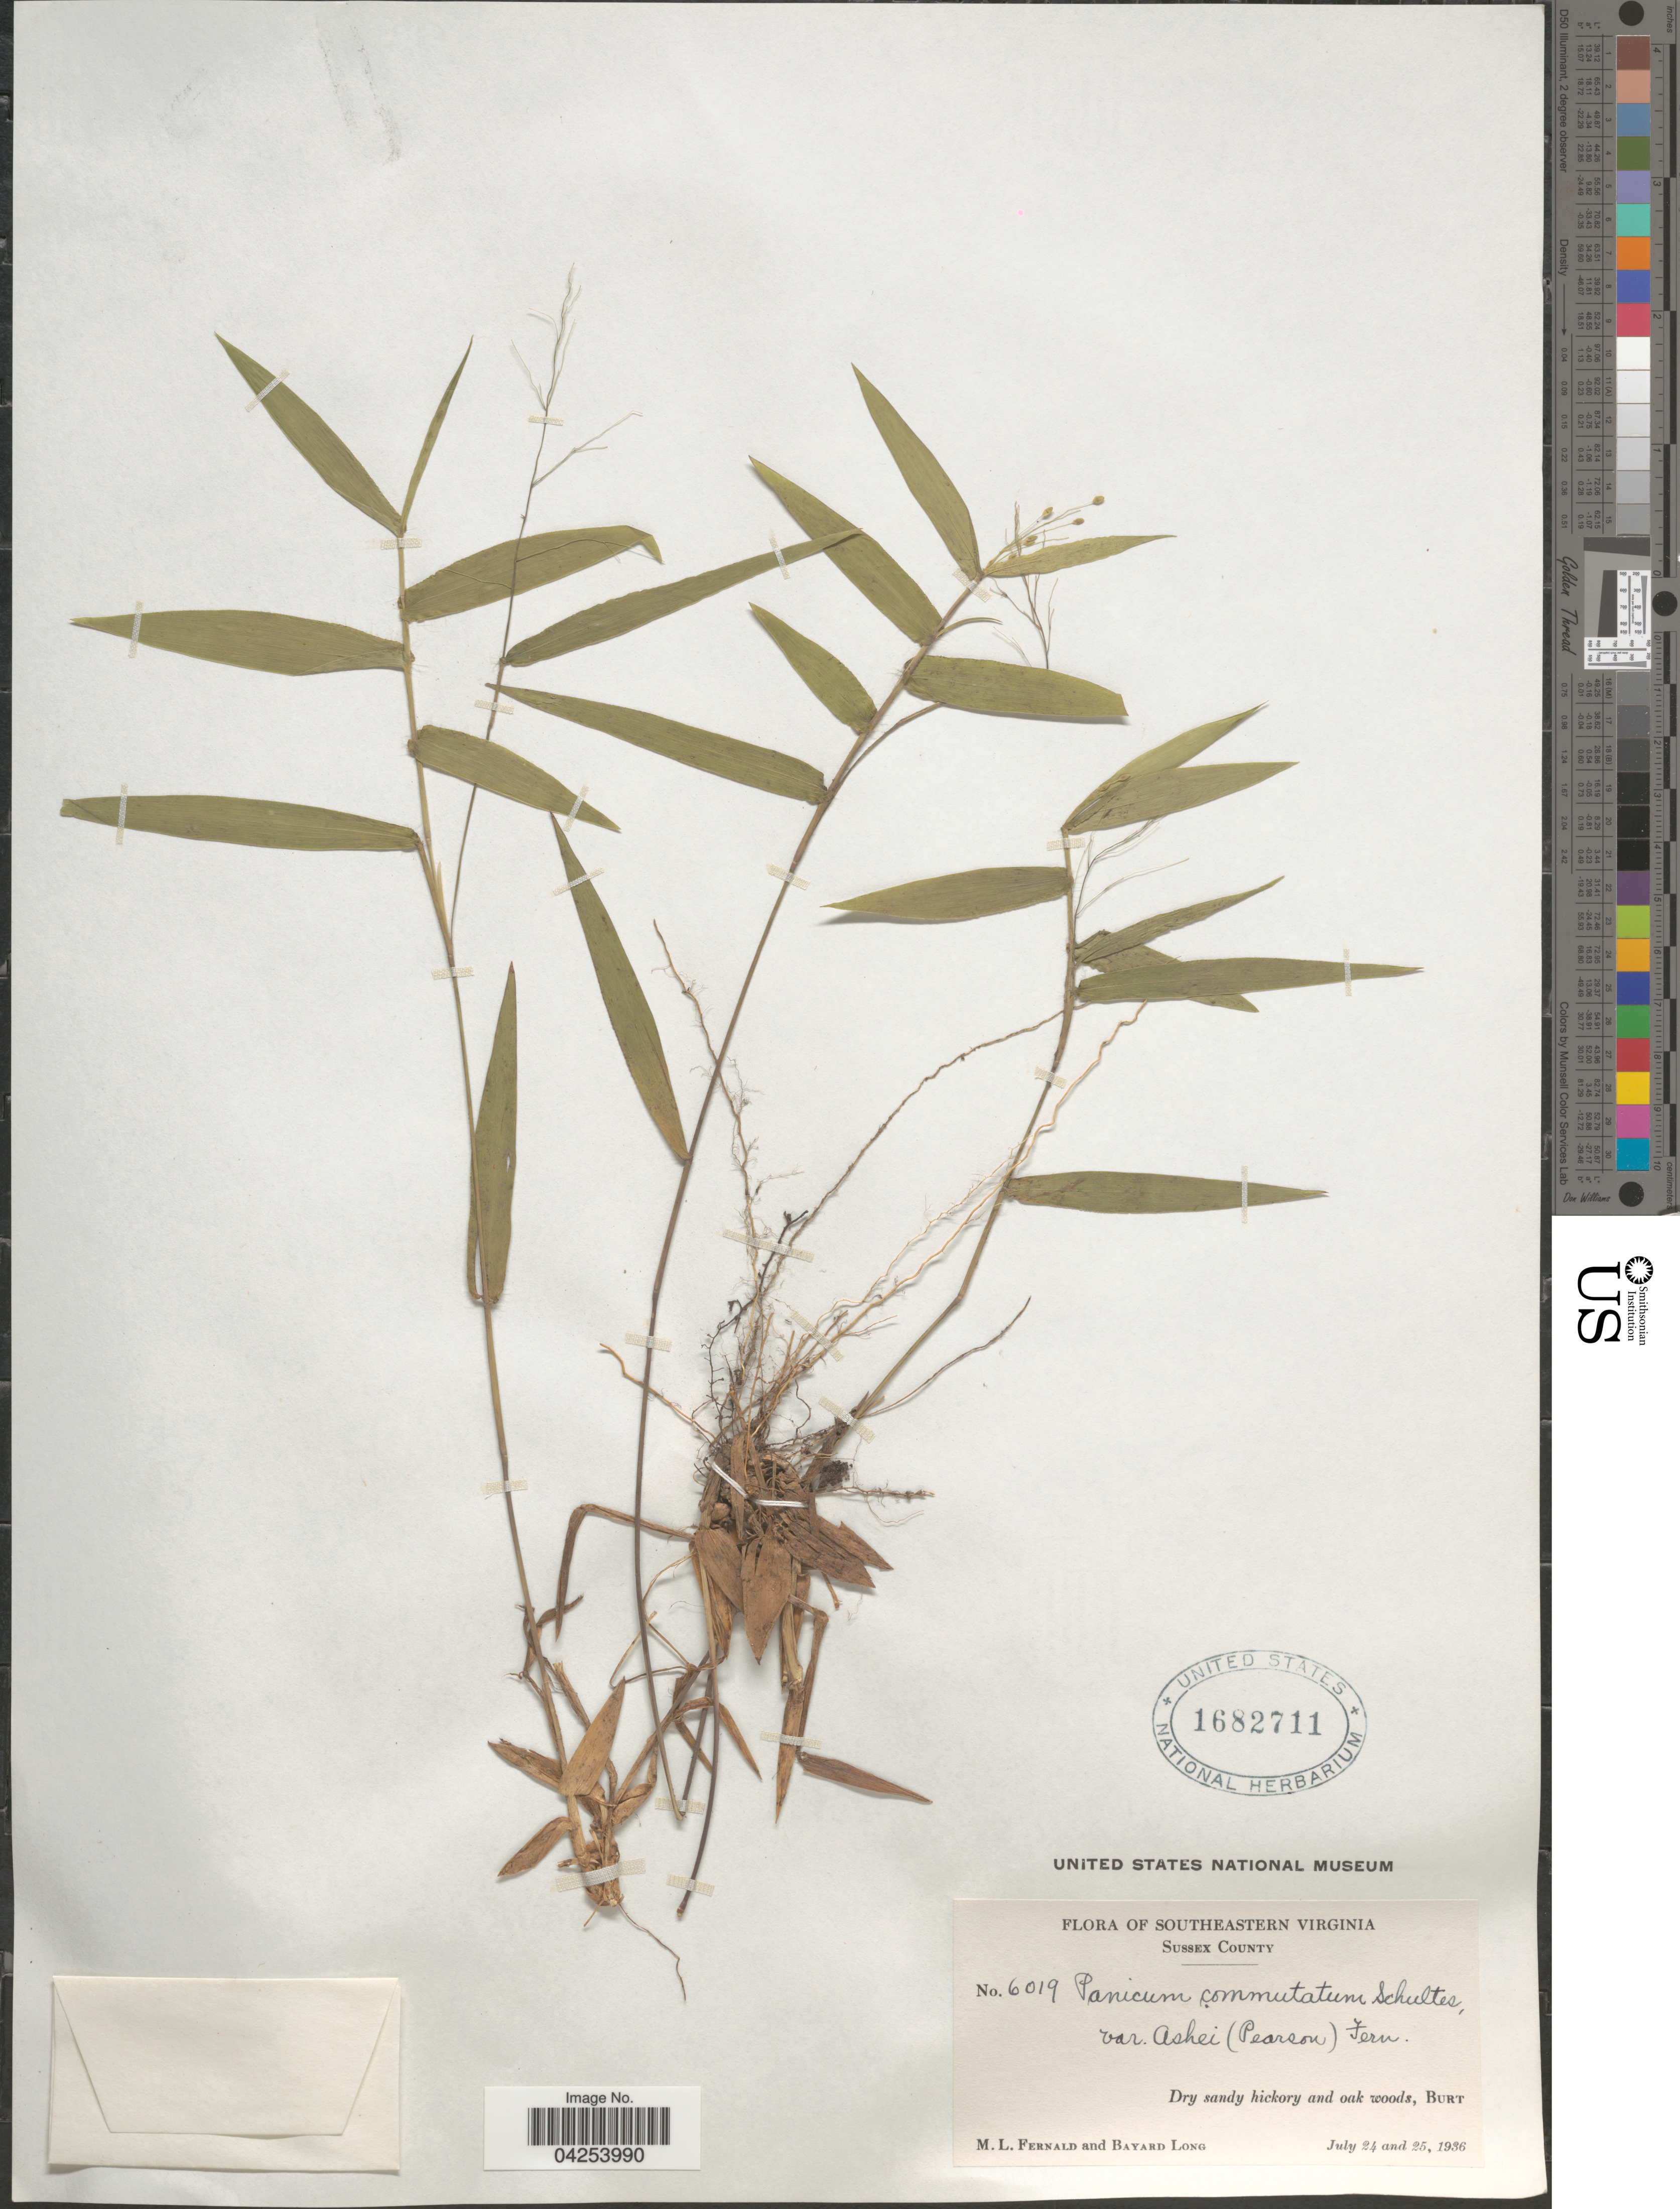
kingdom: Plantae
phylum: Tracheophyta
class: Liliopsida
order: Poales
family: Poaceae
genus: Dichanthelium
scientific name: Dichanthelium commutatum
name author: (Schult.) Gould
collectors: M. L. Fernald & B. Long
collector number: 6019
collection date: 1936-07-24/1936-07-25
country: United States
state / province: Virginia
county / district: Sussex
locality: Southeastern Virginia. Sussex County. Dry sandy hickory and oak woods, Burt.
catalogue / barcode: US 1682711